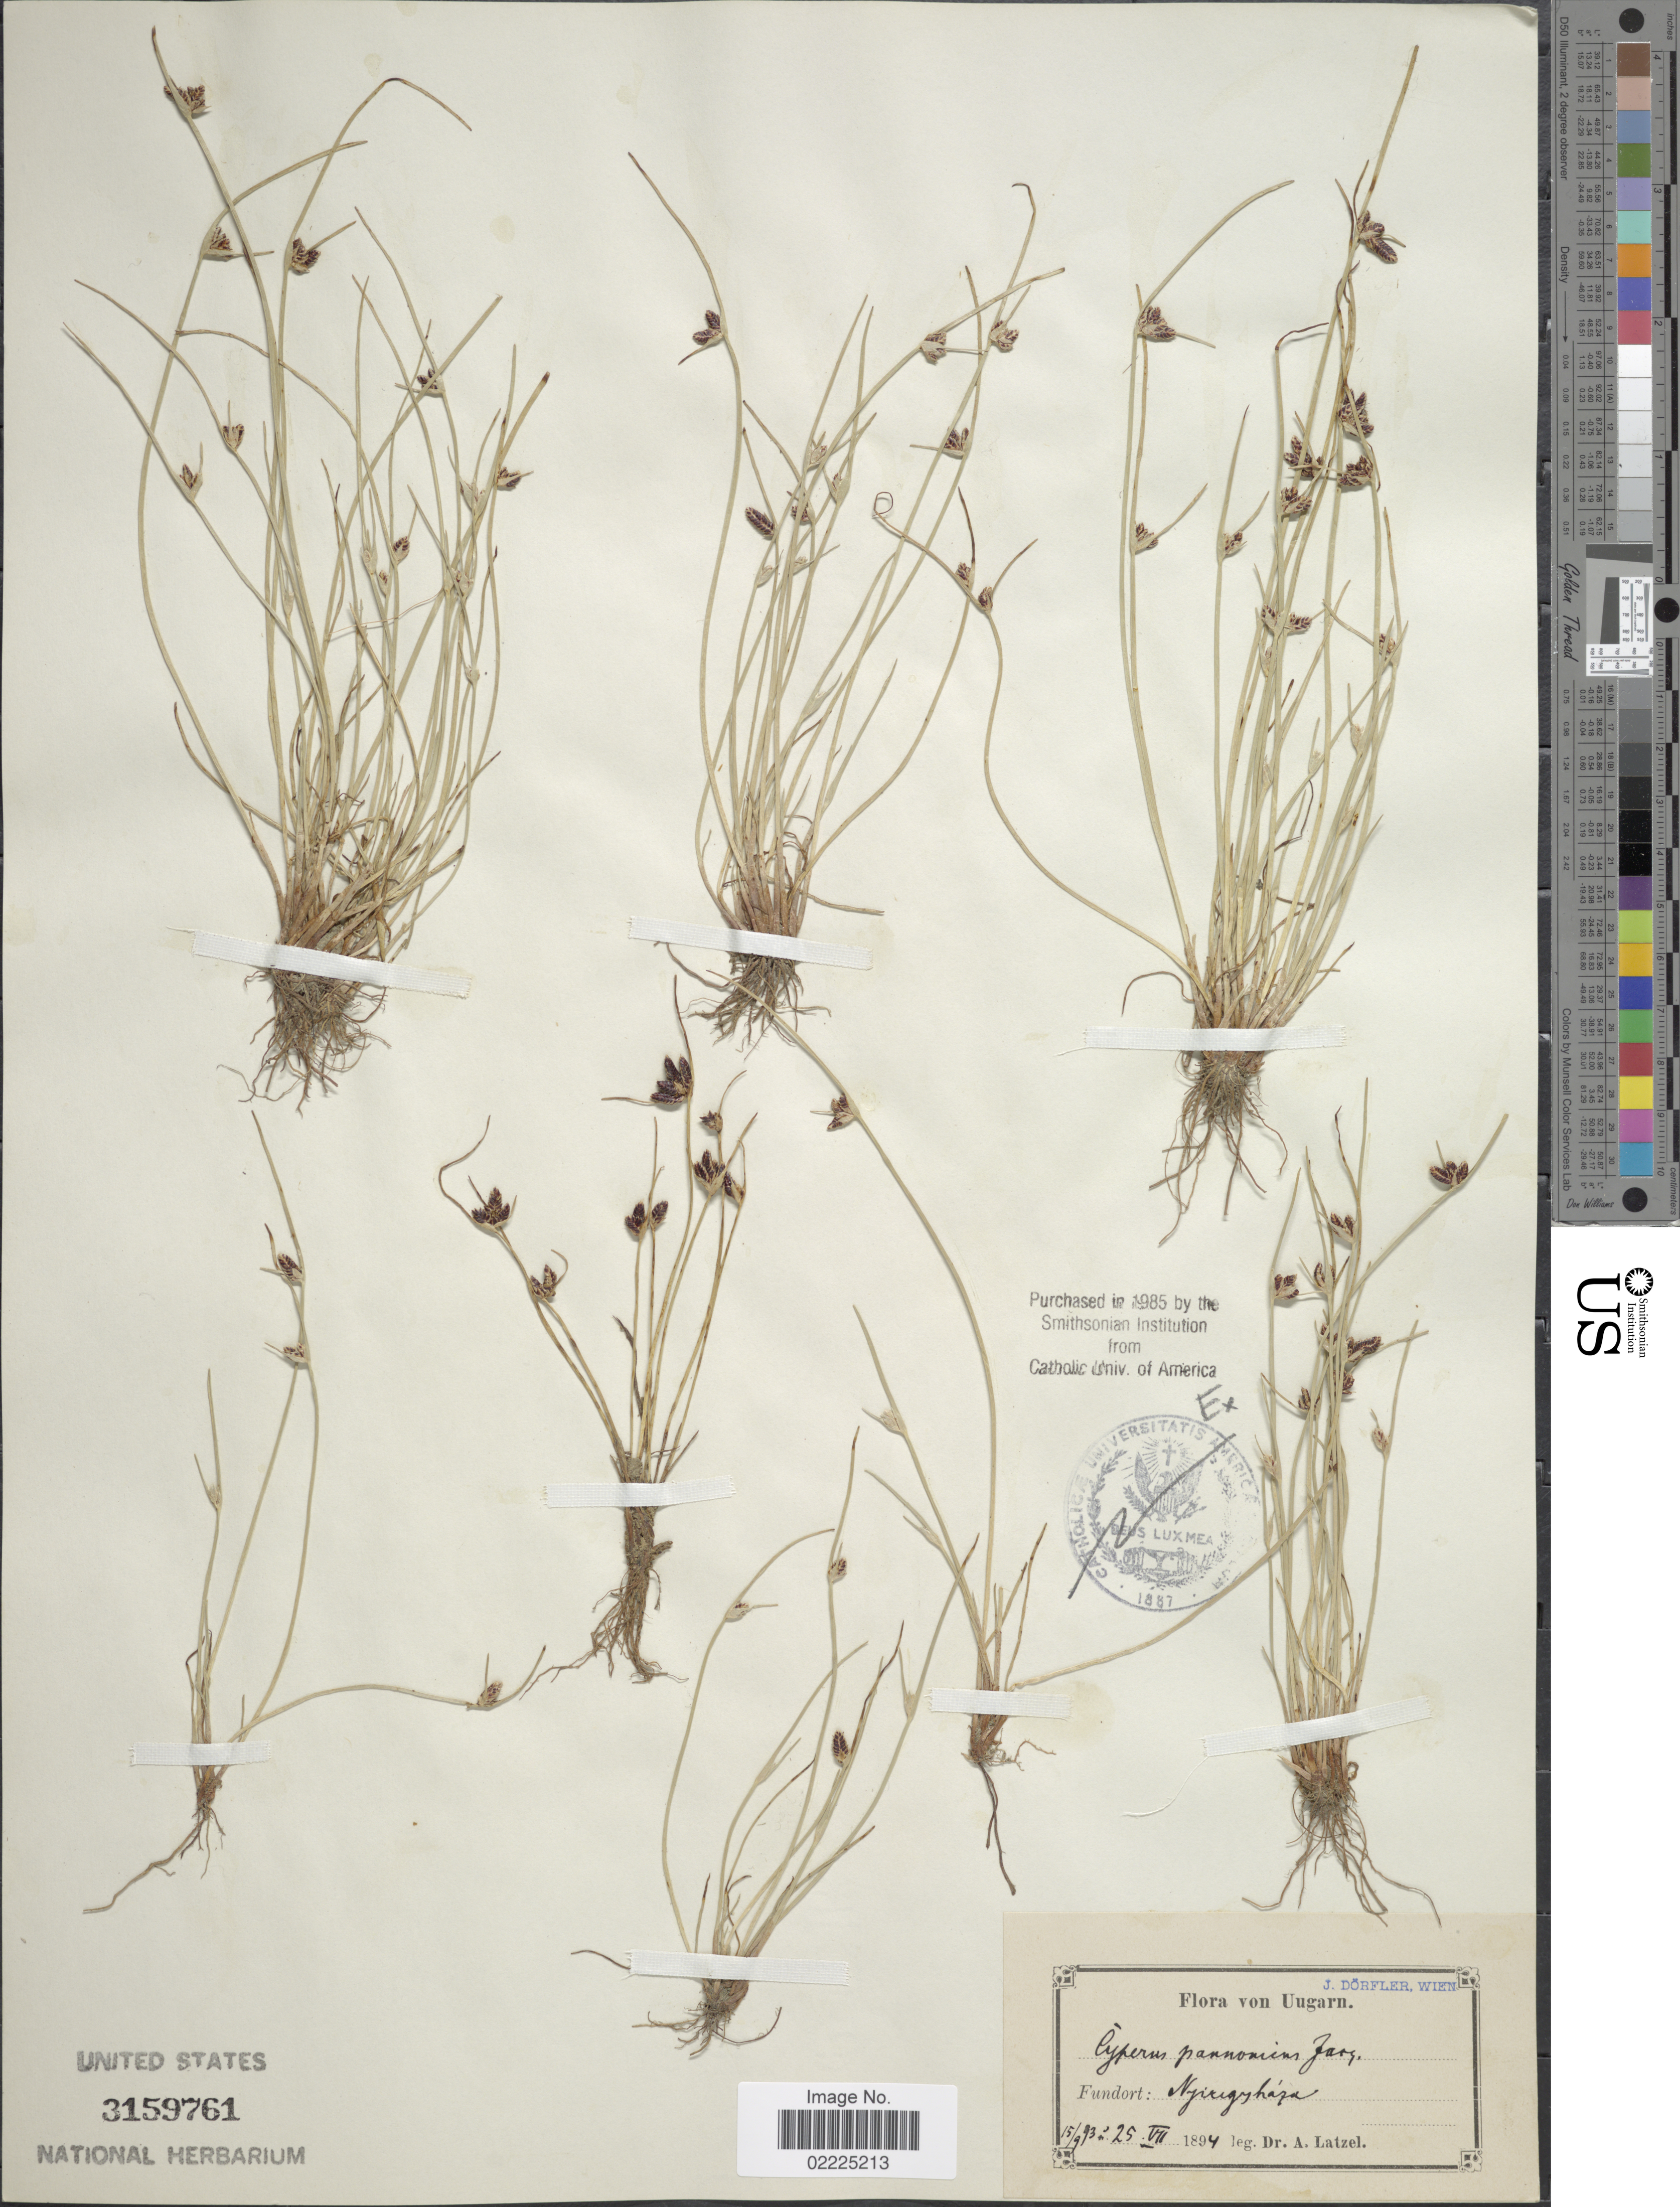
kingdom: Plantae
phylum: Tracheophyta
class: Liliopsida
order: Poales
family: Cyperaceae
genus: Cyperus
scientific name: Cyperus pannonicus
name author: Jacq.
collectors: A. Latzel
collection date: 1893-09-15/1894-07-25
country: Hungary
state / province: Szabolcs-Szatmár-Bereg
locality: Von Uugarn, Fundort: Nyíregyháza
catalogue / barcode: US 3159761